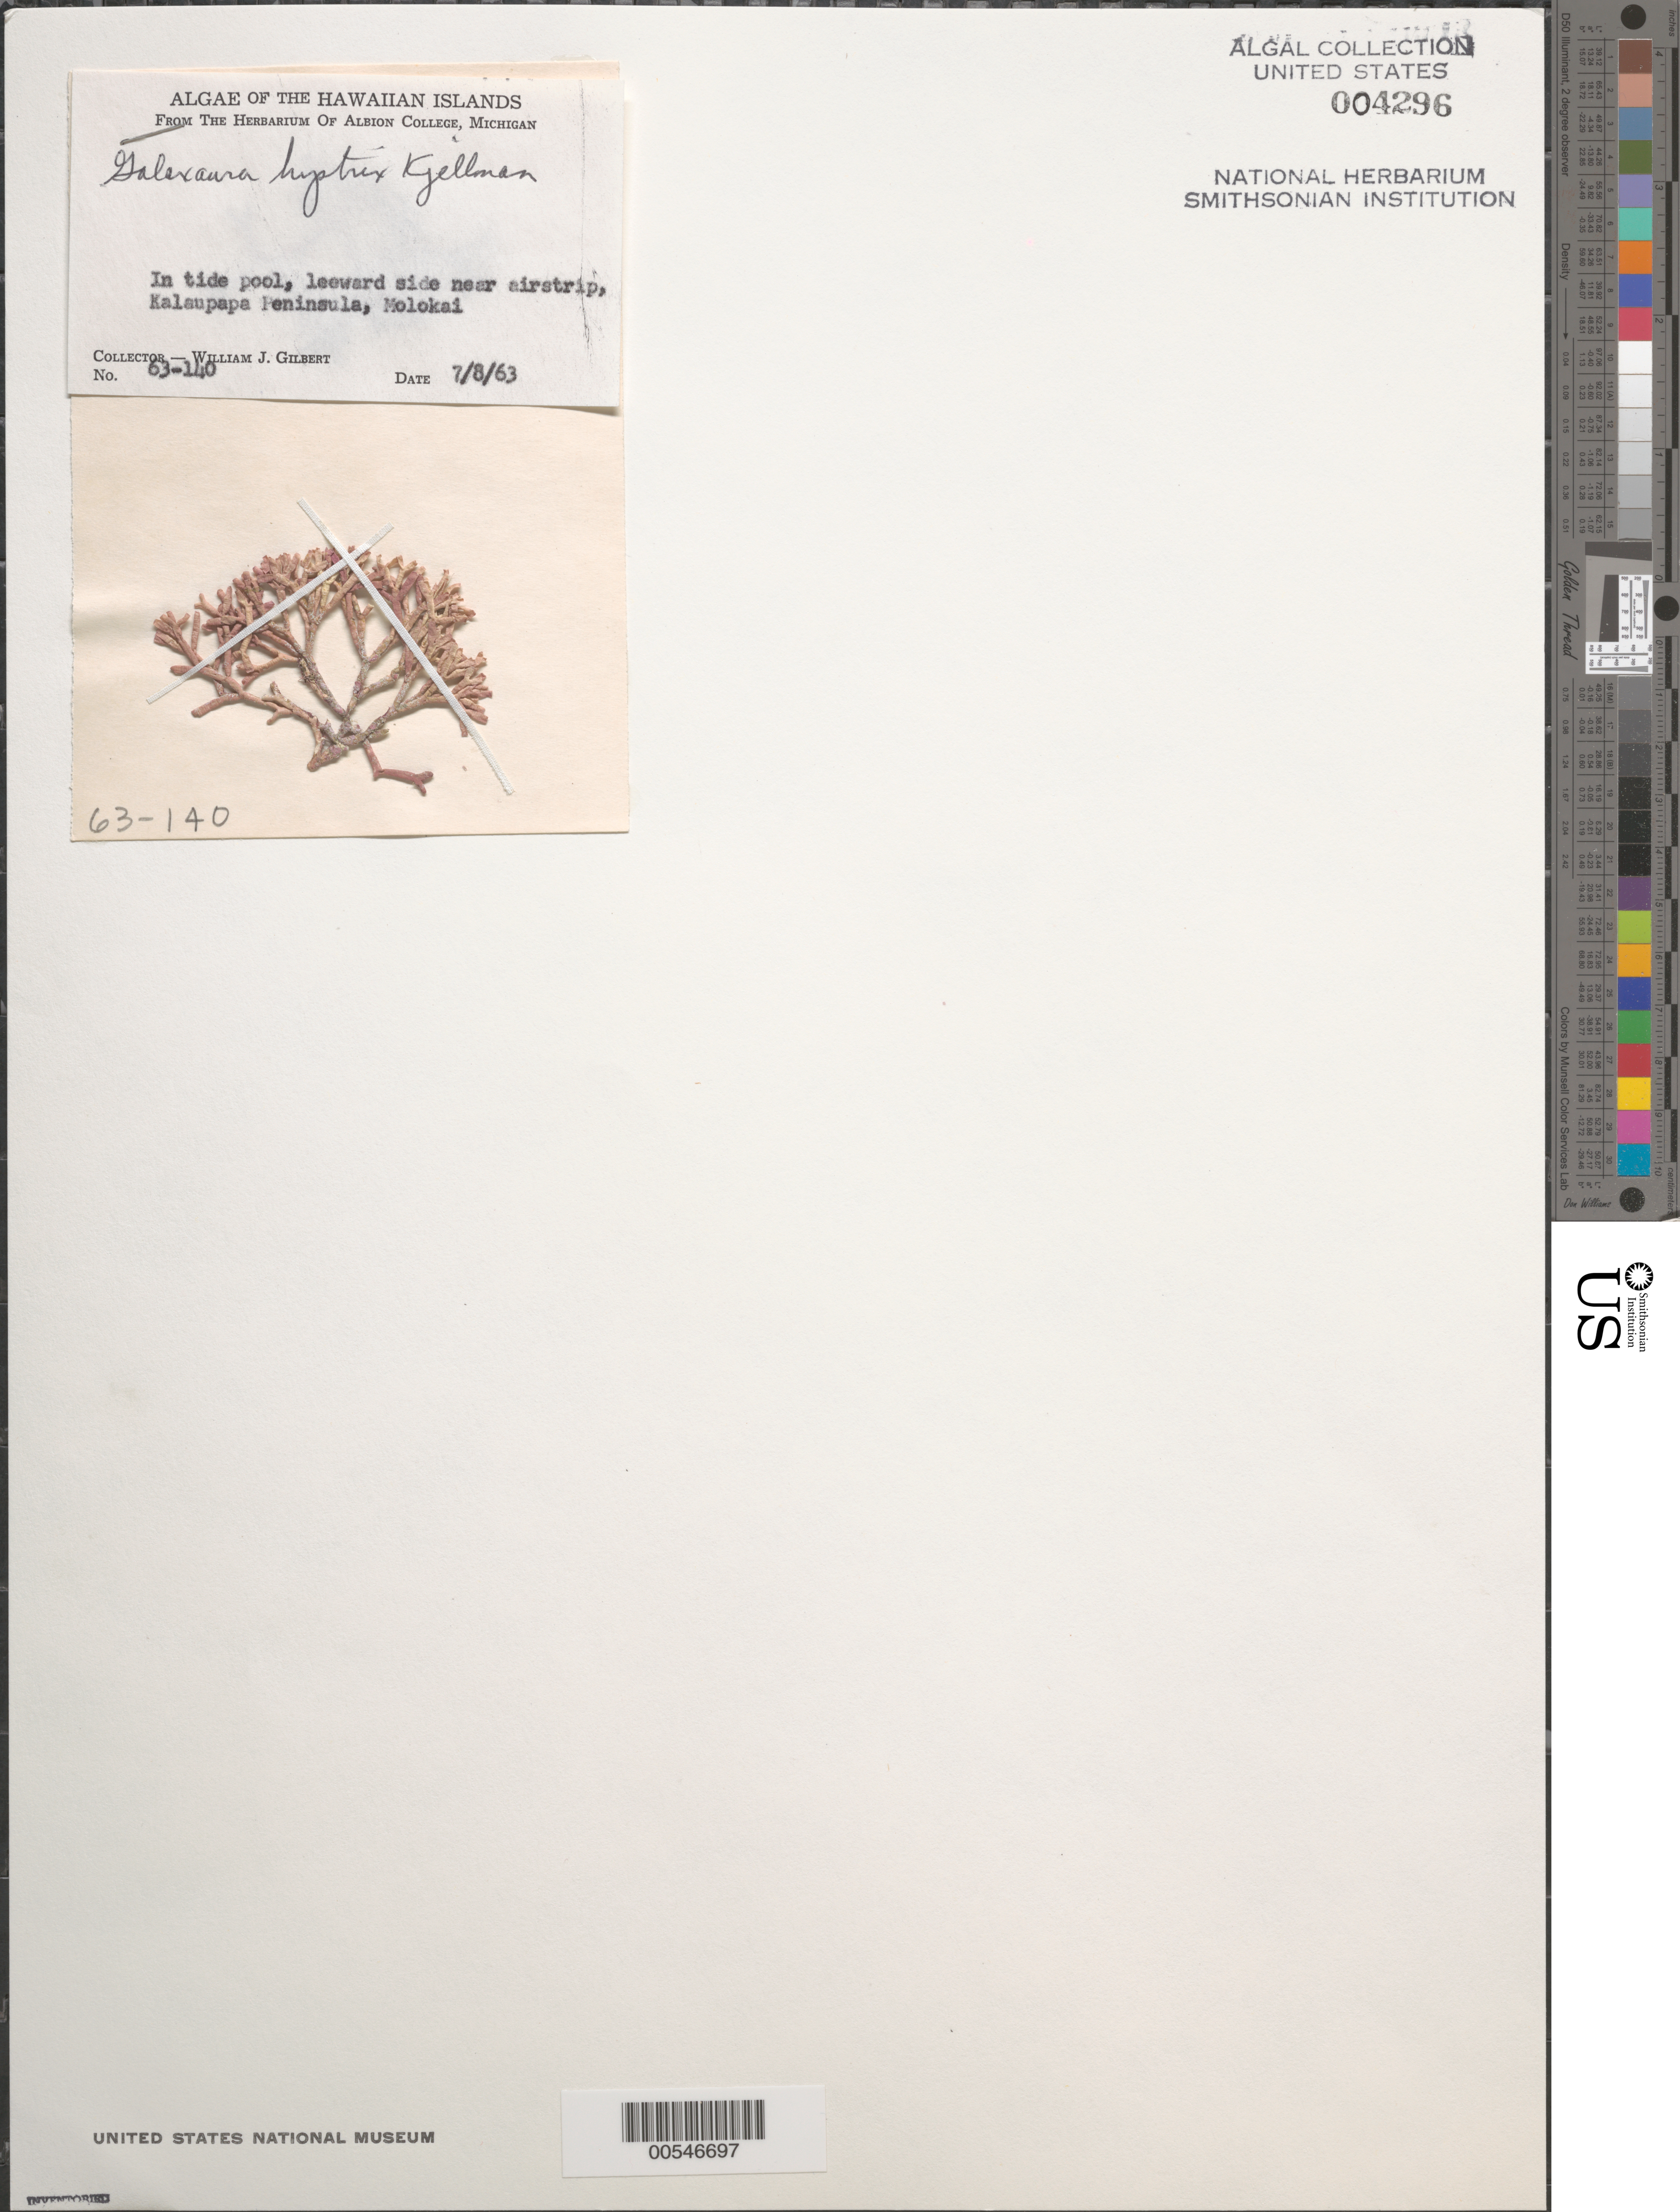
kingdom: Plantae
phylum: Rhodophyta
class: Florideophyceae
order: Nemaliales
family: Galaxauraceae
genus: Dichotomaria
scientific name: Dichotomaria apiculata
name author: (Kjellm.) A. Kurihara & Masuda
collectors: W. J. Gilbert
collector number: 63-140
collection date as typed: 08 Jul 1963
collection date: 1963-07-08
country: United States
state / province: Hawaii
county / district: Maui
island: Moloka'i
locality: Kalaupapa Peninsula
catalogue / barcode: US 4296